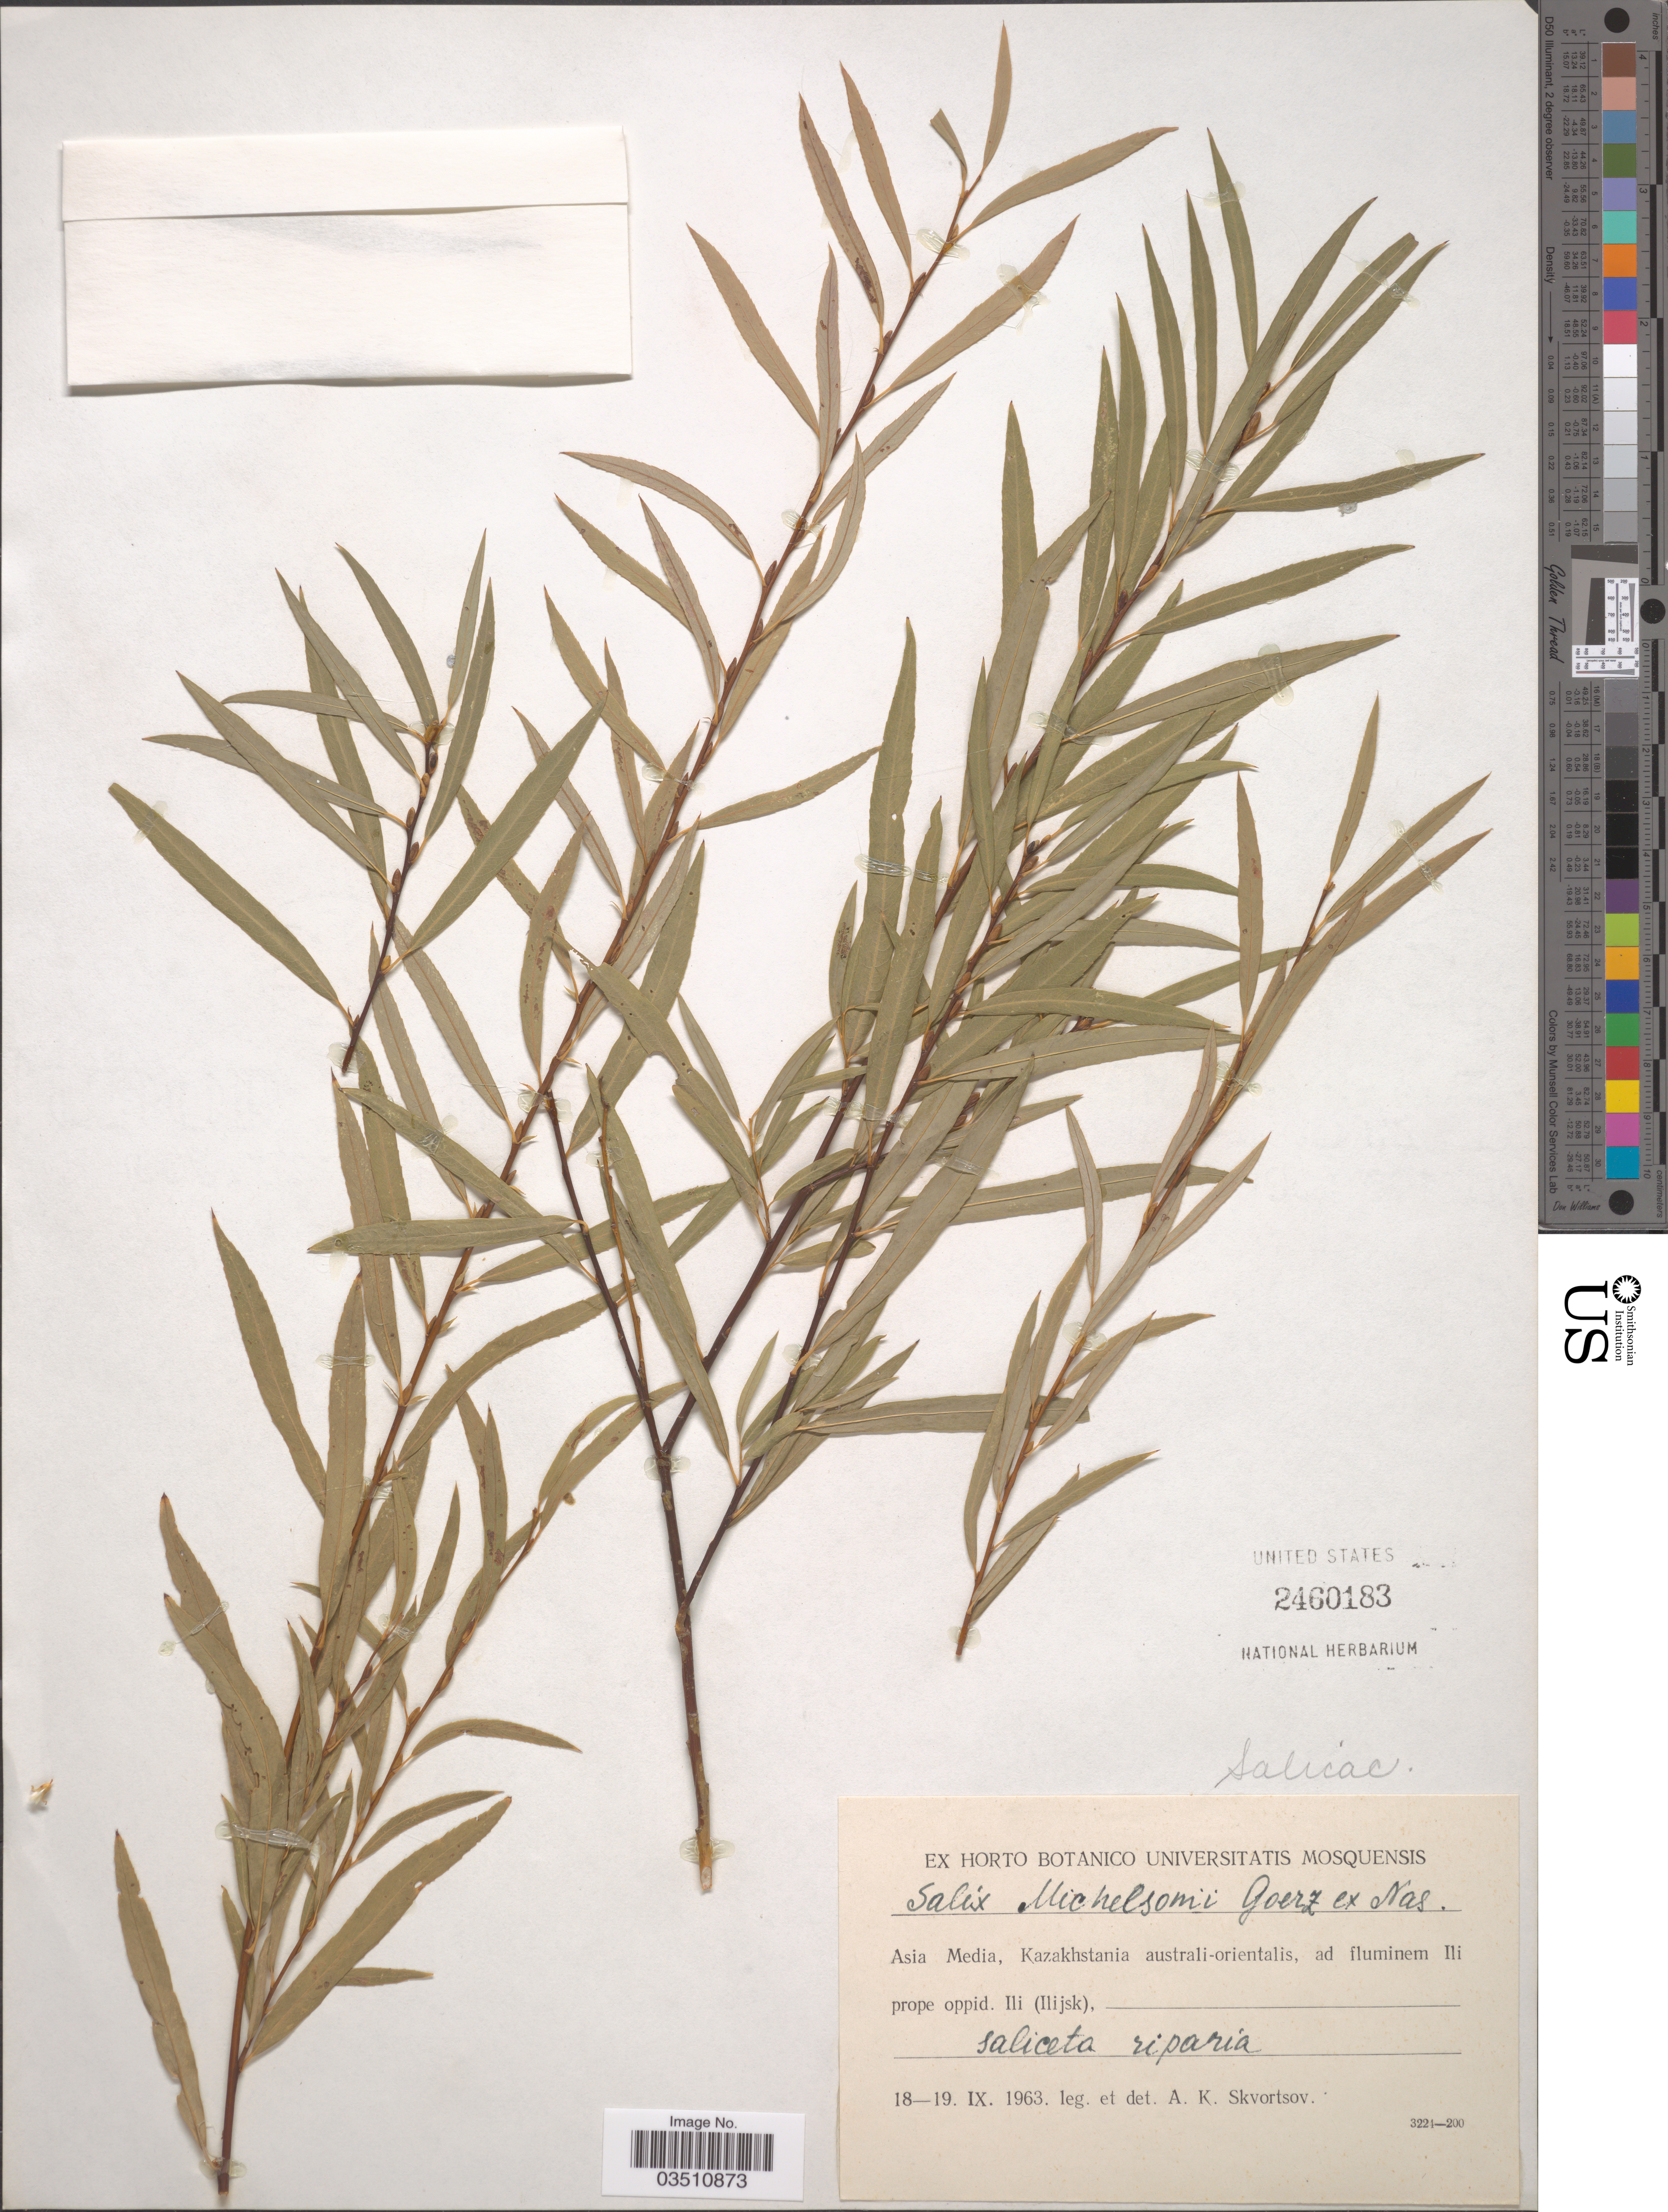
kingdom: Plantae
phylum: Tracheophyta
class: Magnoliopsida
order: Malpighiales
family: Salicaceae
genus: Salix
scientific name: Salix michelsonii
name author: Goerz ex Nasarow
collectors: A. K. Skvortsov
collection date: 1963-09-18/1963-09-19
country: Kazakhstan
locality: Asia Media, Kazakhstania australi-orientalis, ad fluminem Ili prope oppid. Ili (Ilijsk).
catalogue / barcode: US 2460183